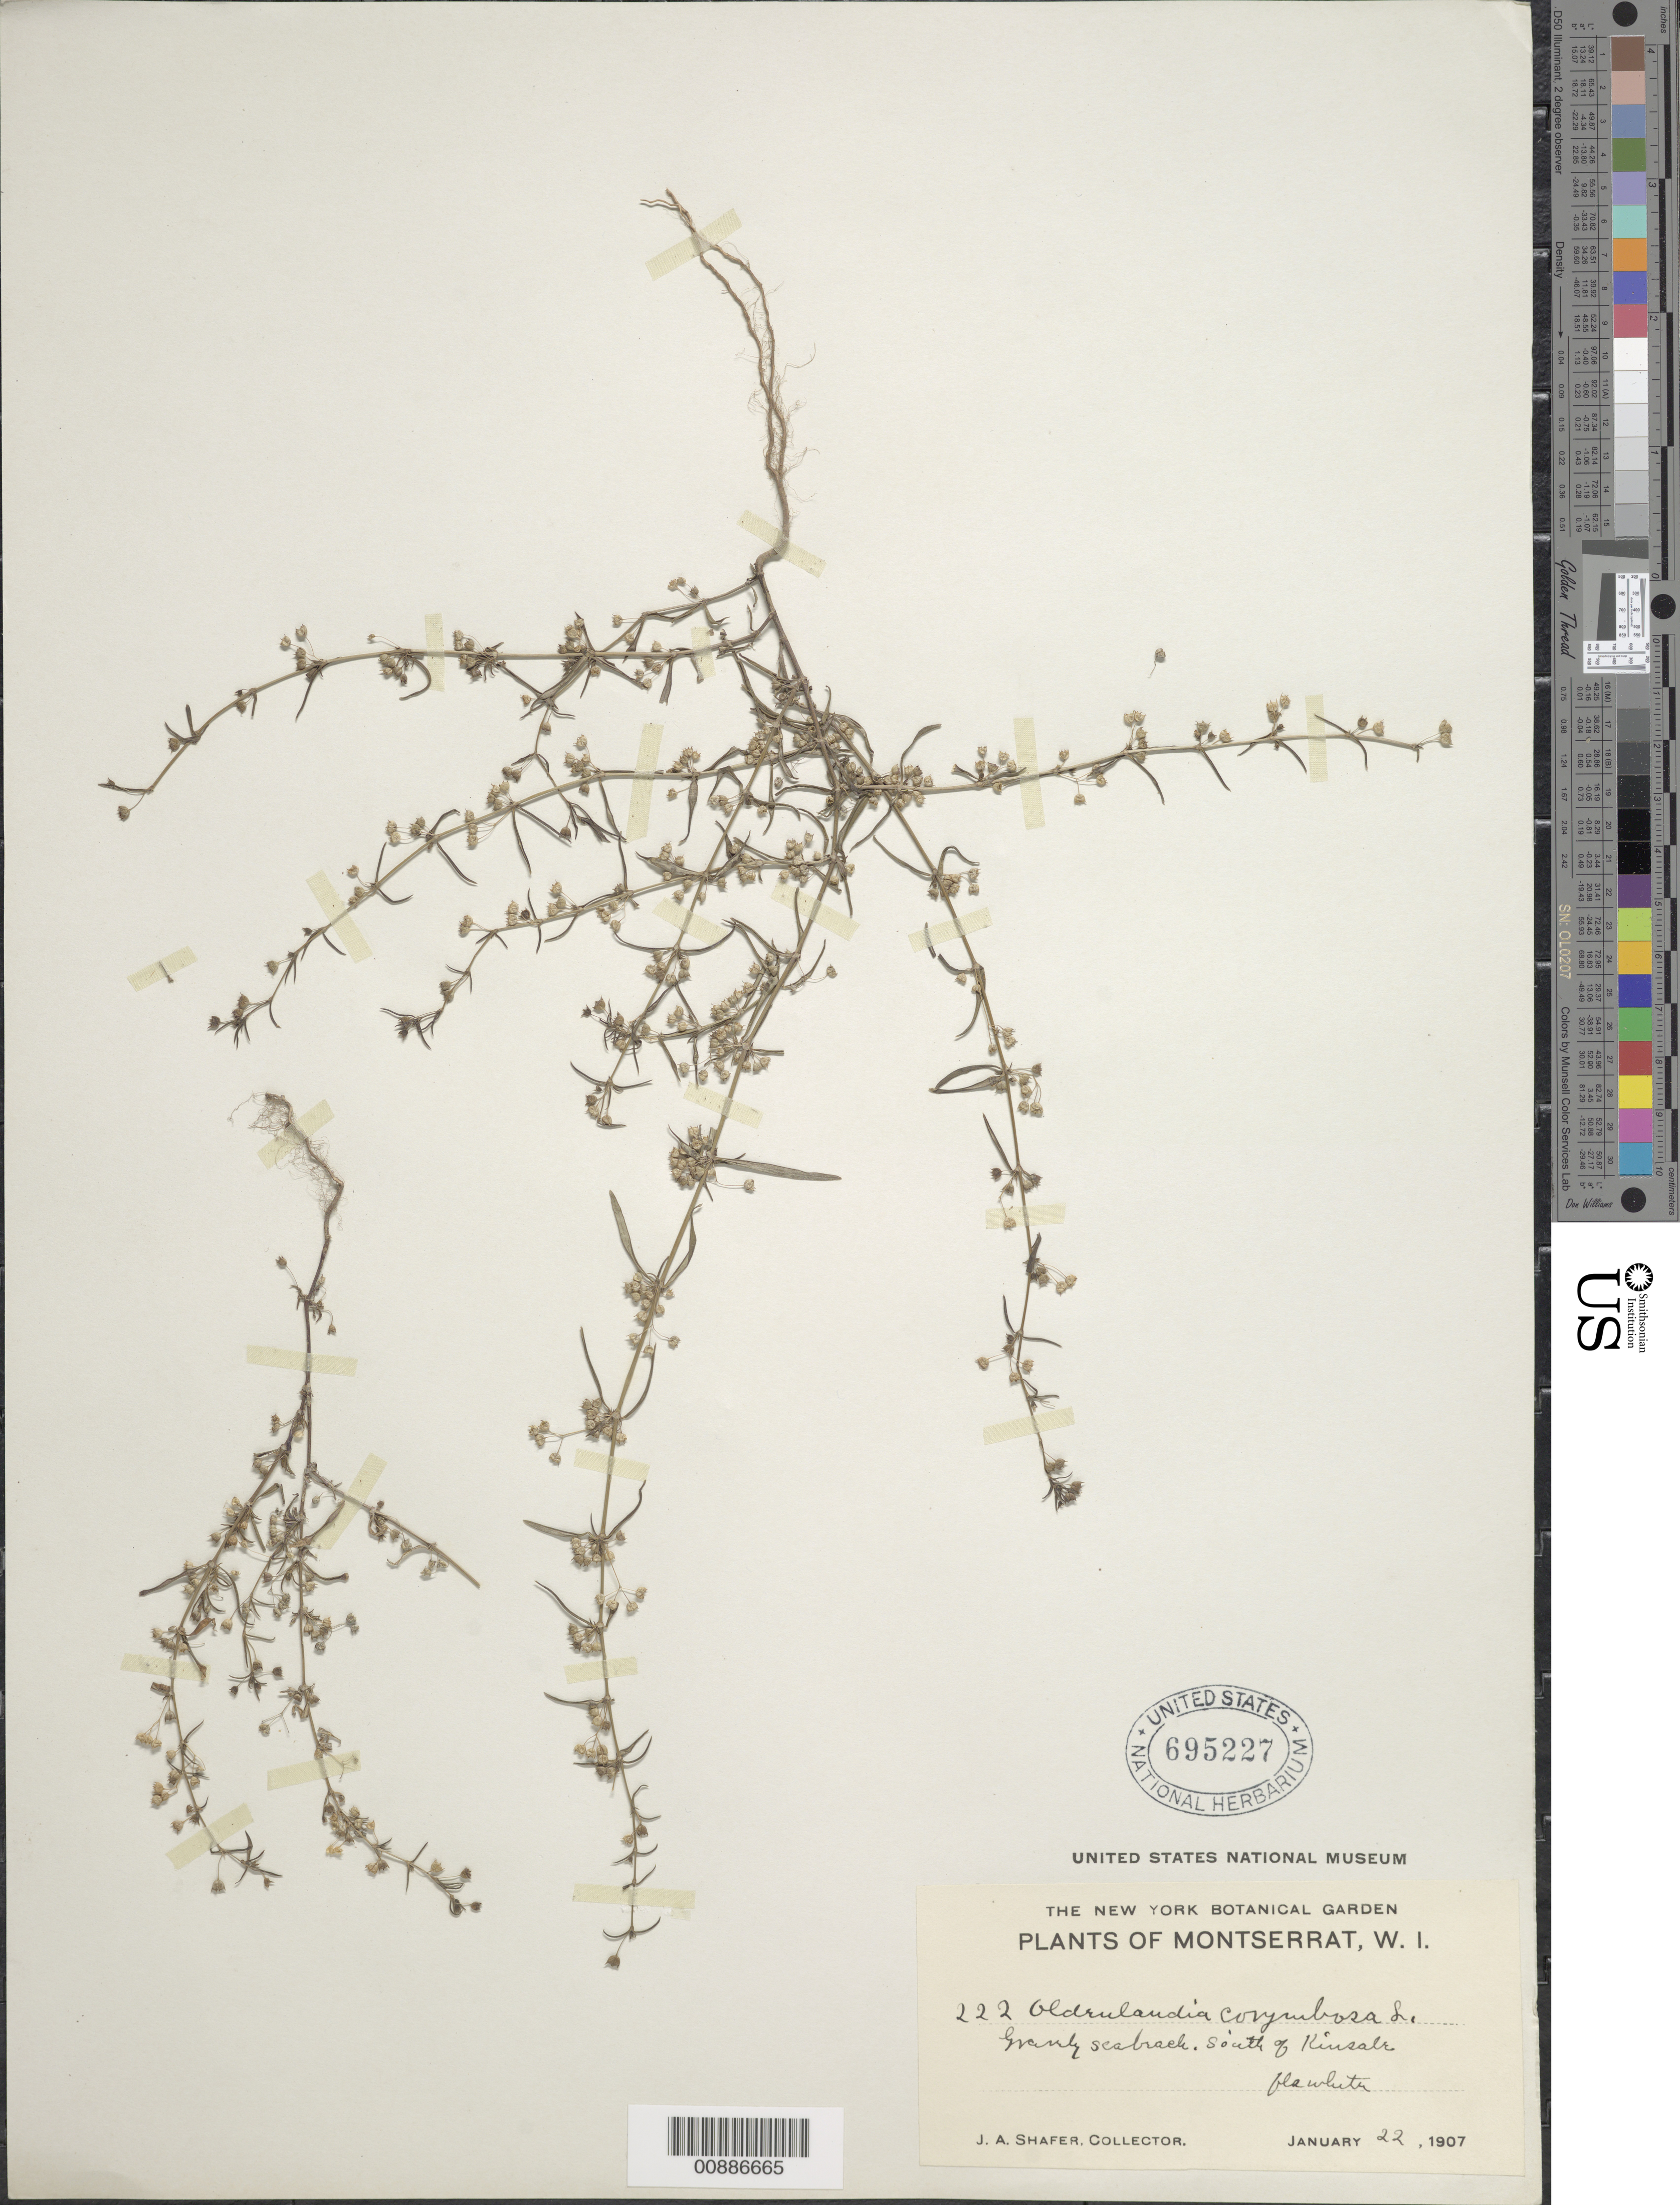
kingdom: Plantae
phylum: Tracheophyta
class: Magnoliopsida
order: Gentianales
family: Rubiaceae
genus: Oldenlandia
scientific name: Oldenlandia corymbosa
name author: L.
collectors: J. A. Shafer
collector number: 222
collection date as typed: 22 Jan 1907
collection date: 1907-01-22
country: Montserrat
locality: South of Kinsale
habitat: Gravely seabreak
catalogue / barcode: US 695227